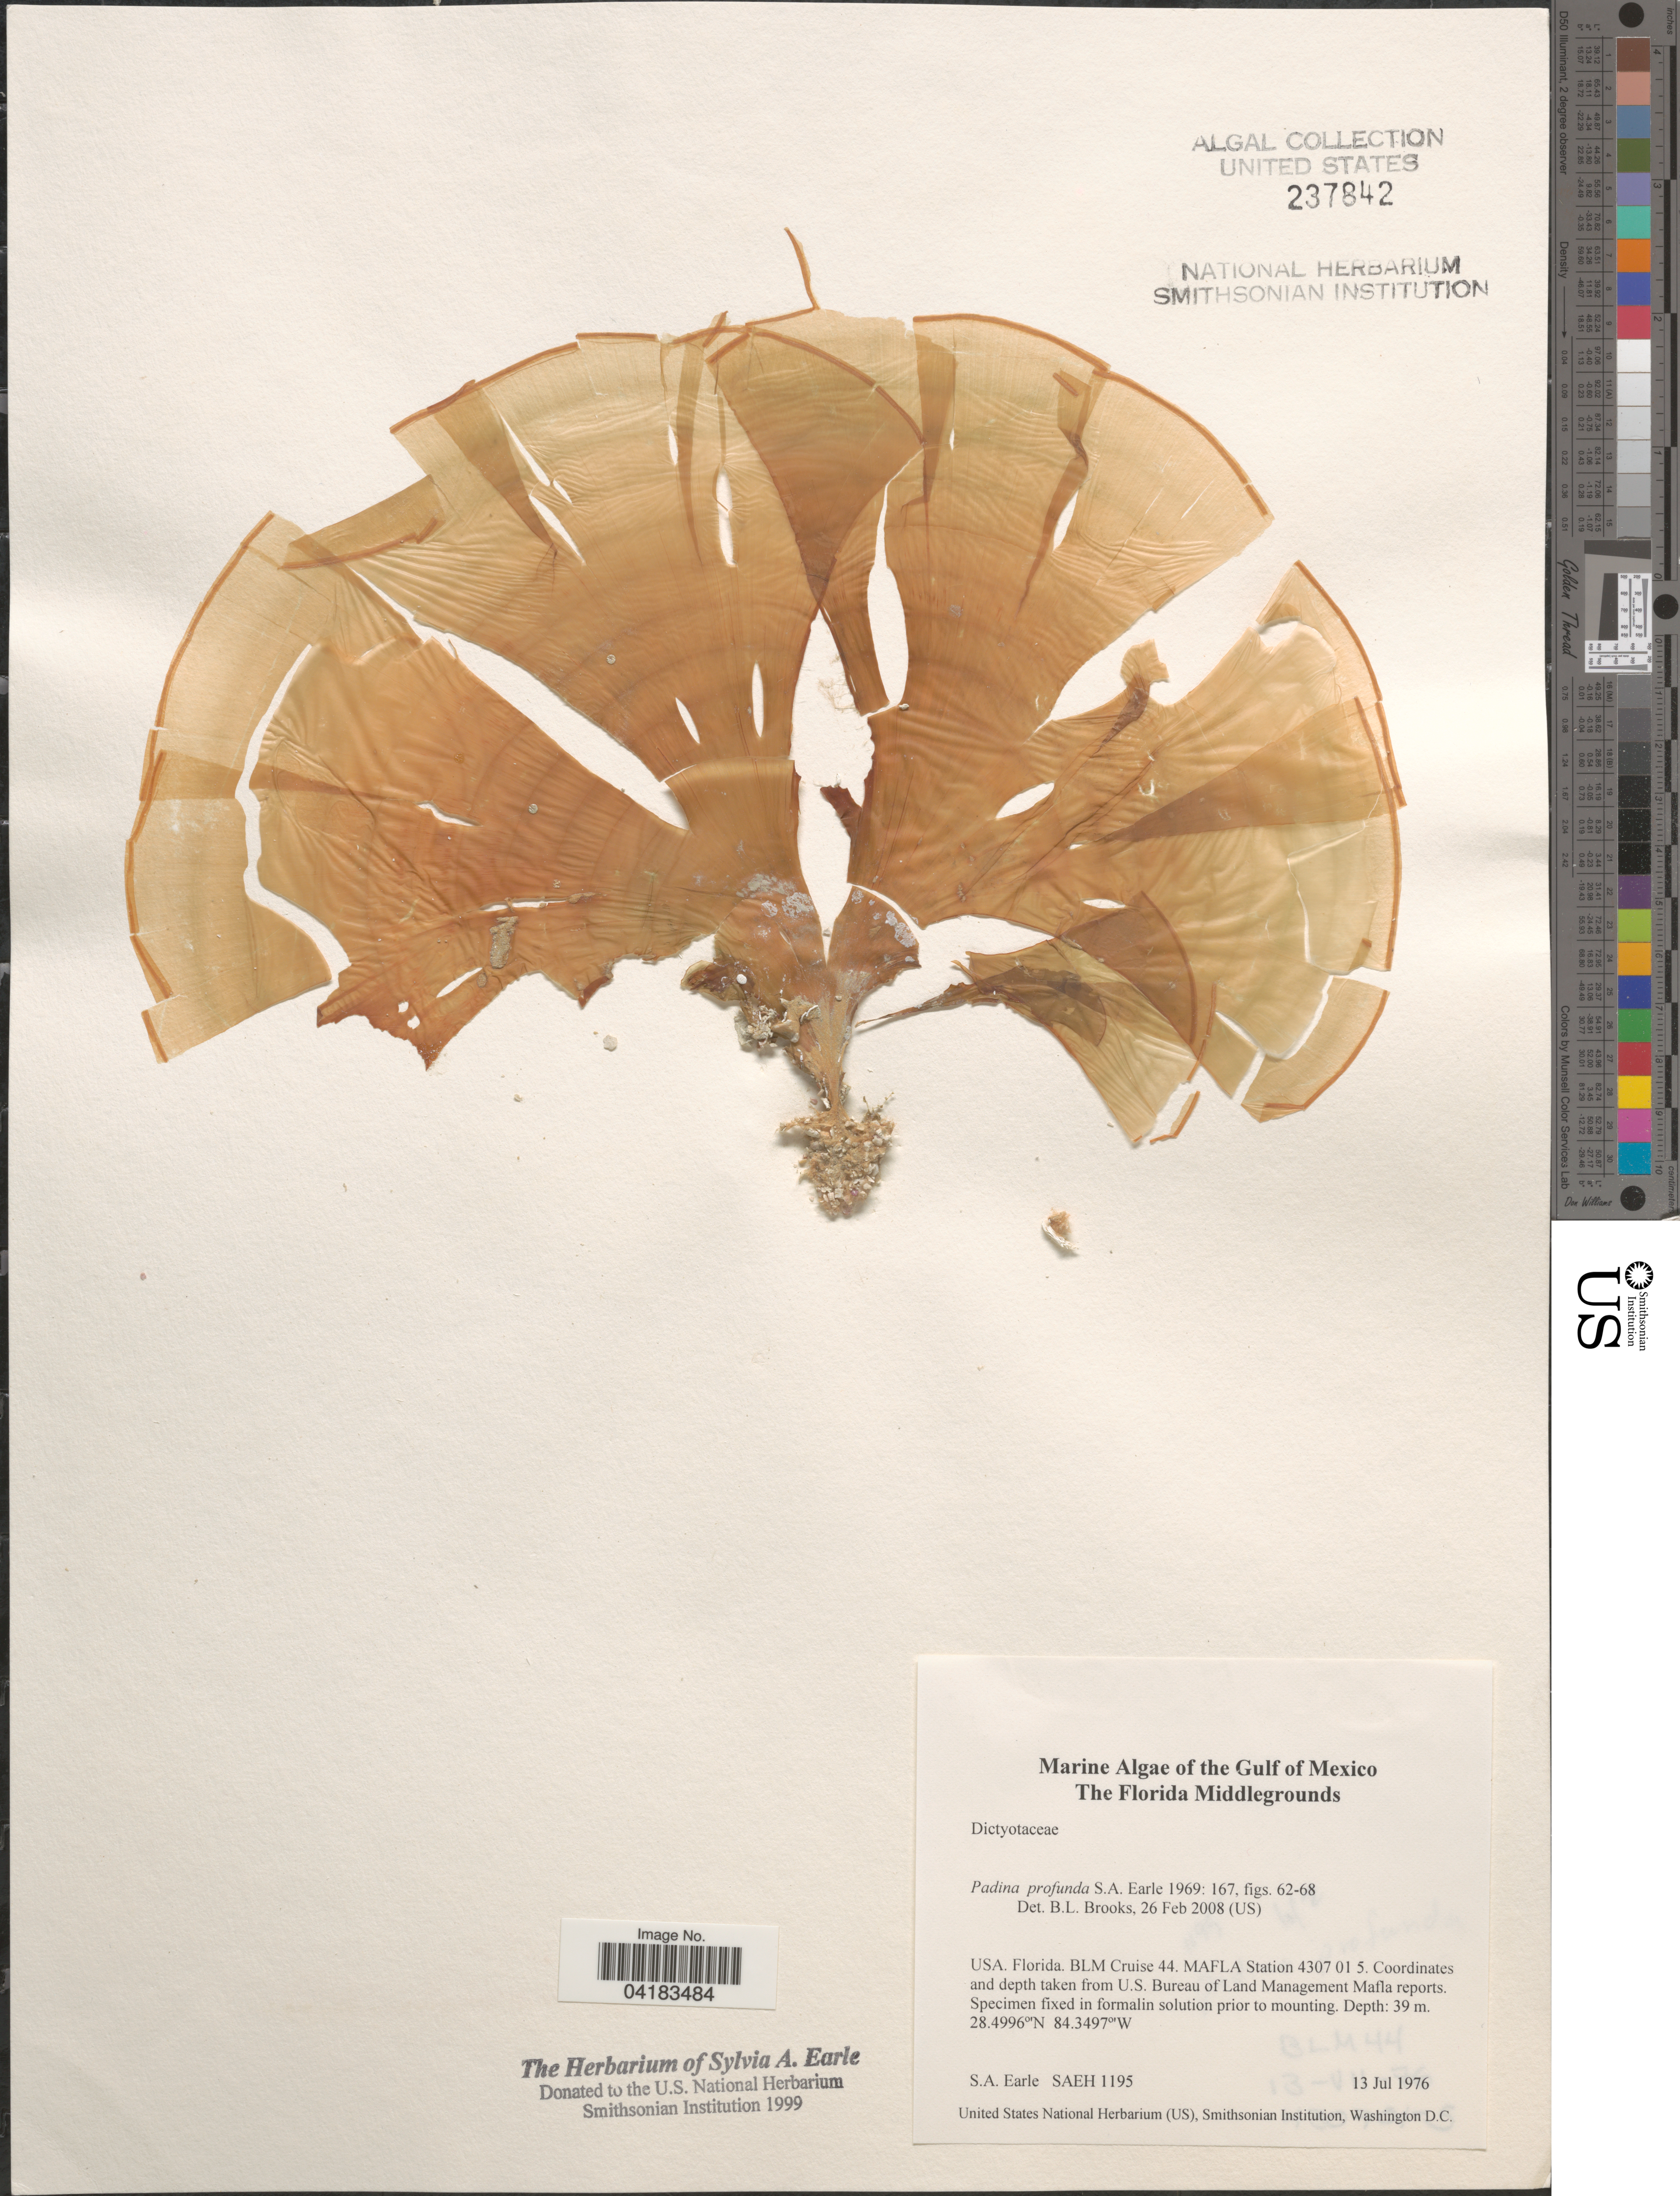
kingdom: Chromista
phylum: Ochrophyta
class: Phaeophyceae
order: Dictyotales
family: Dictyotaceae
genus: Padina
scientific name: Padina profunda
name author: S.A. Earle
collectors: S. A. Earle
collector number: SAEH1195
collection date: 1976-07-13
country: United States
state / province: Florida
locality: The Gulf of Mexico. The Florida Middlegrounds. BLM Cruise 44. MAFLA Station 4307 01 5.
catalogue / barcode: US 237842